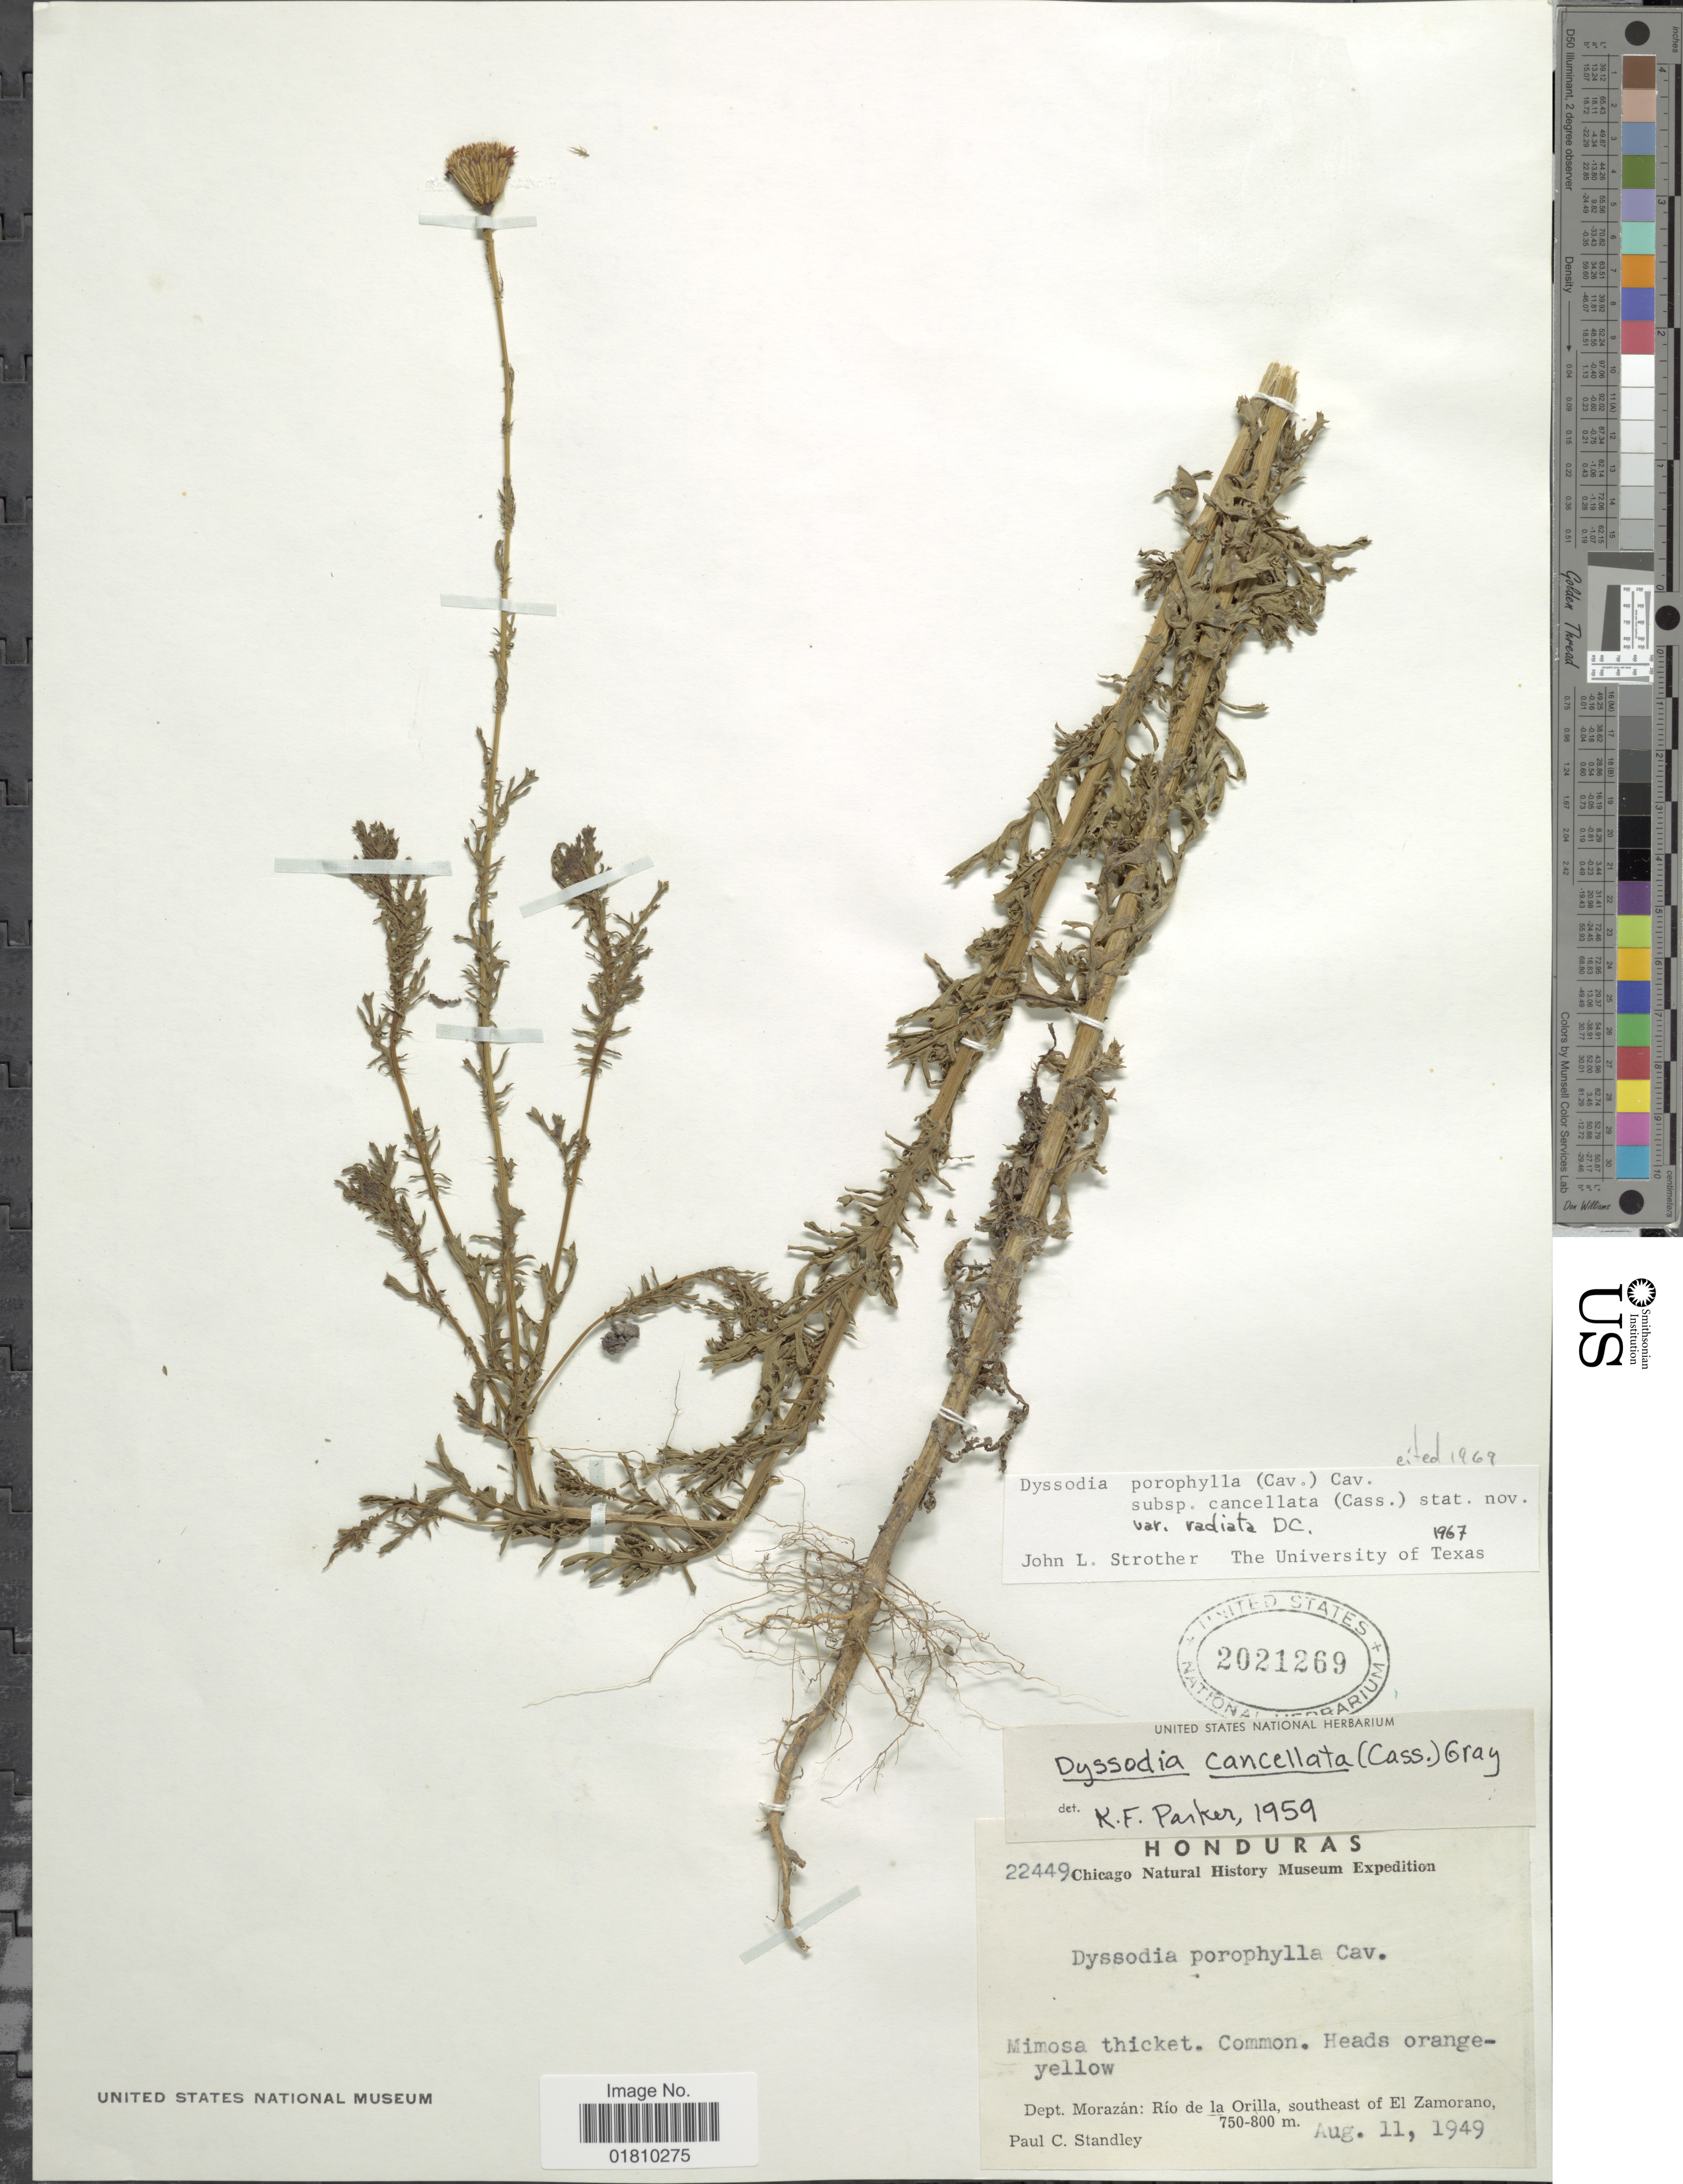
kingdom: Plantae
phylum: Tracheophyta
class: Magnoliopsida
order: Asterales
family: Asteraceae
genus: Adenophyllum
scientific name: Adenophyllum porophyllum var. radiatum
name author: (DC.) Strother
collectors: P. C. Standley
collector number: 22449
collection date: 1949-08-11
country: Honduras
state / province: Fco. Morazán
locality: Mimosa thicket, Río de la Orilla, southeast of El Zamorano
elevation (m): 750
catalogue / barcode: US 2021269